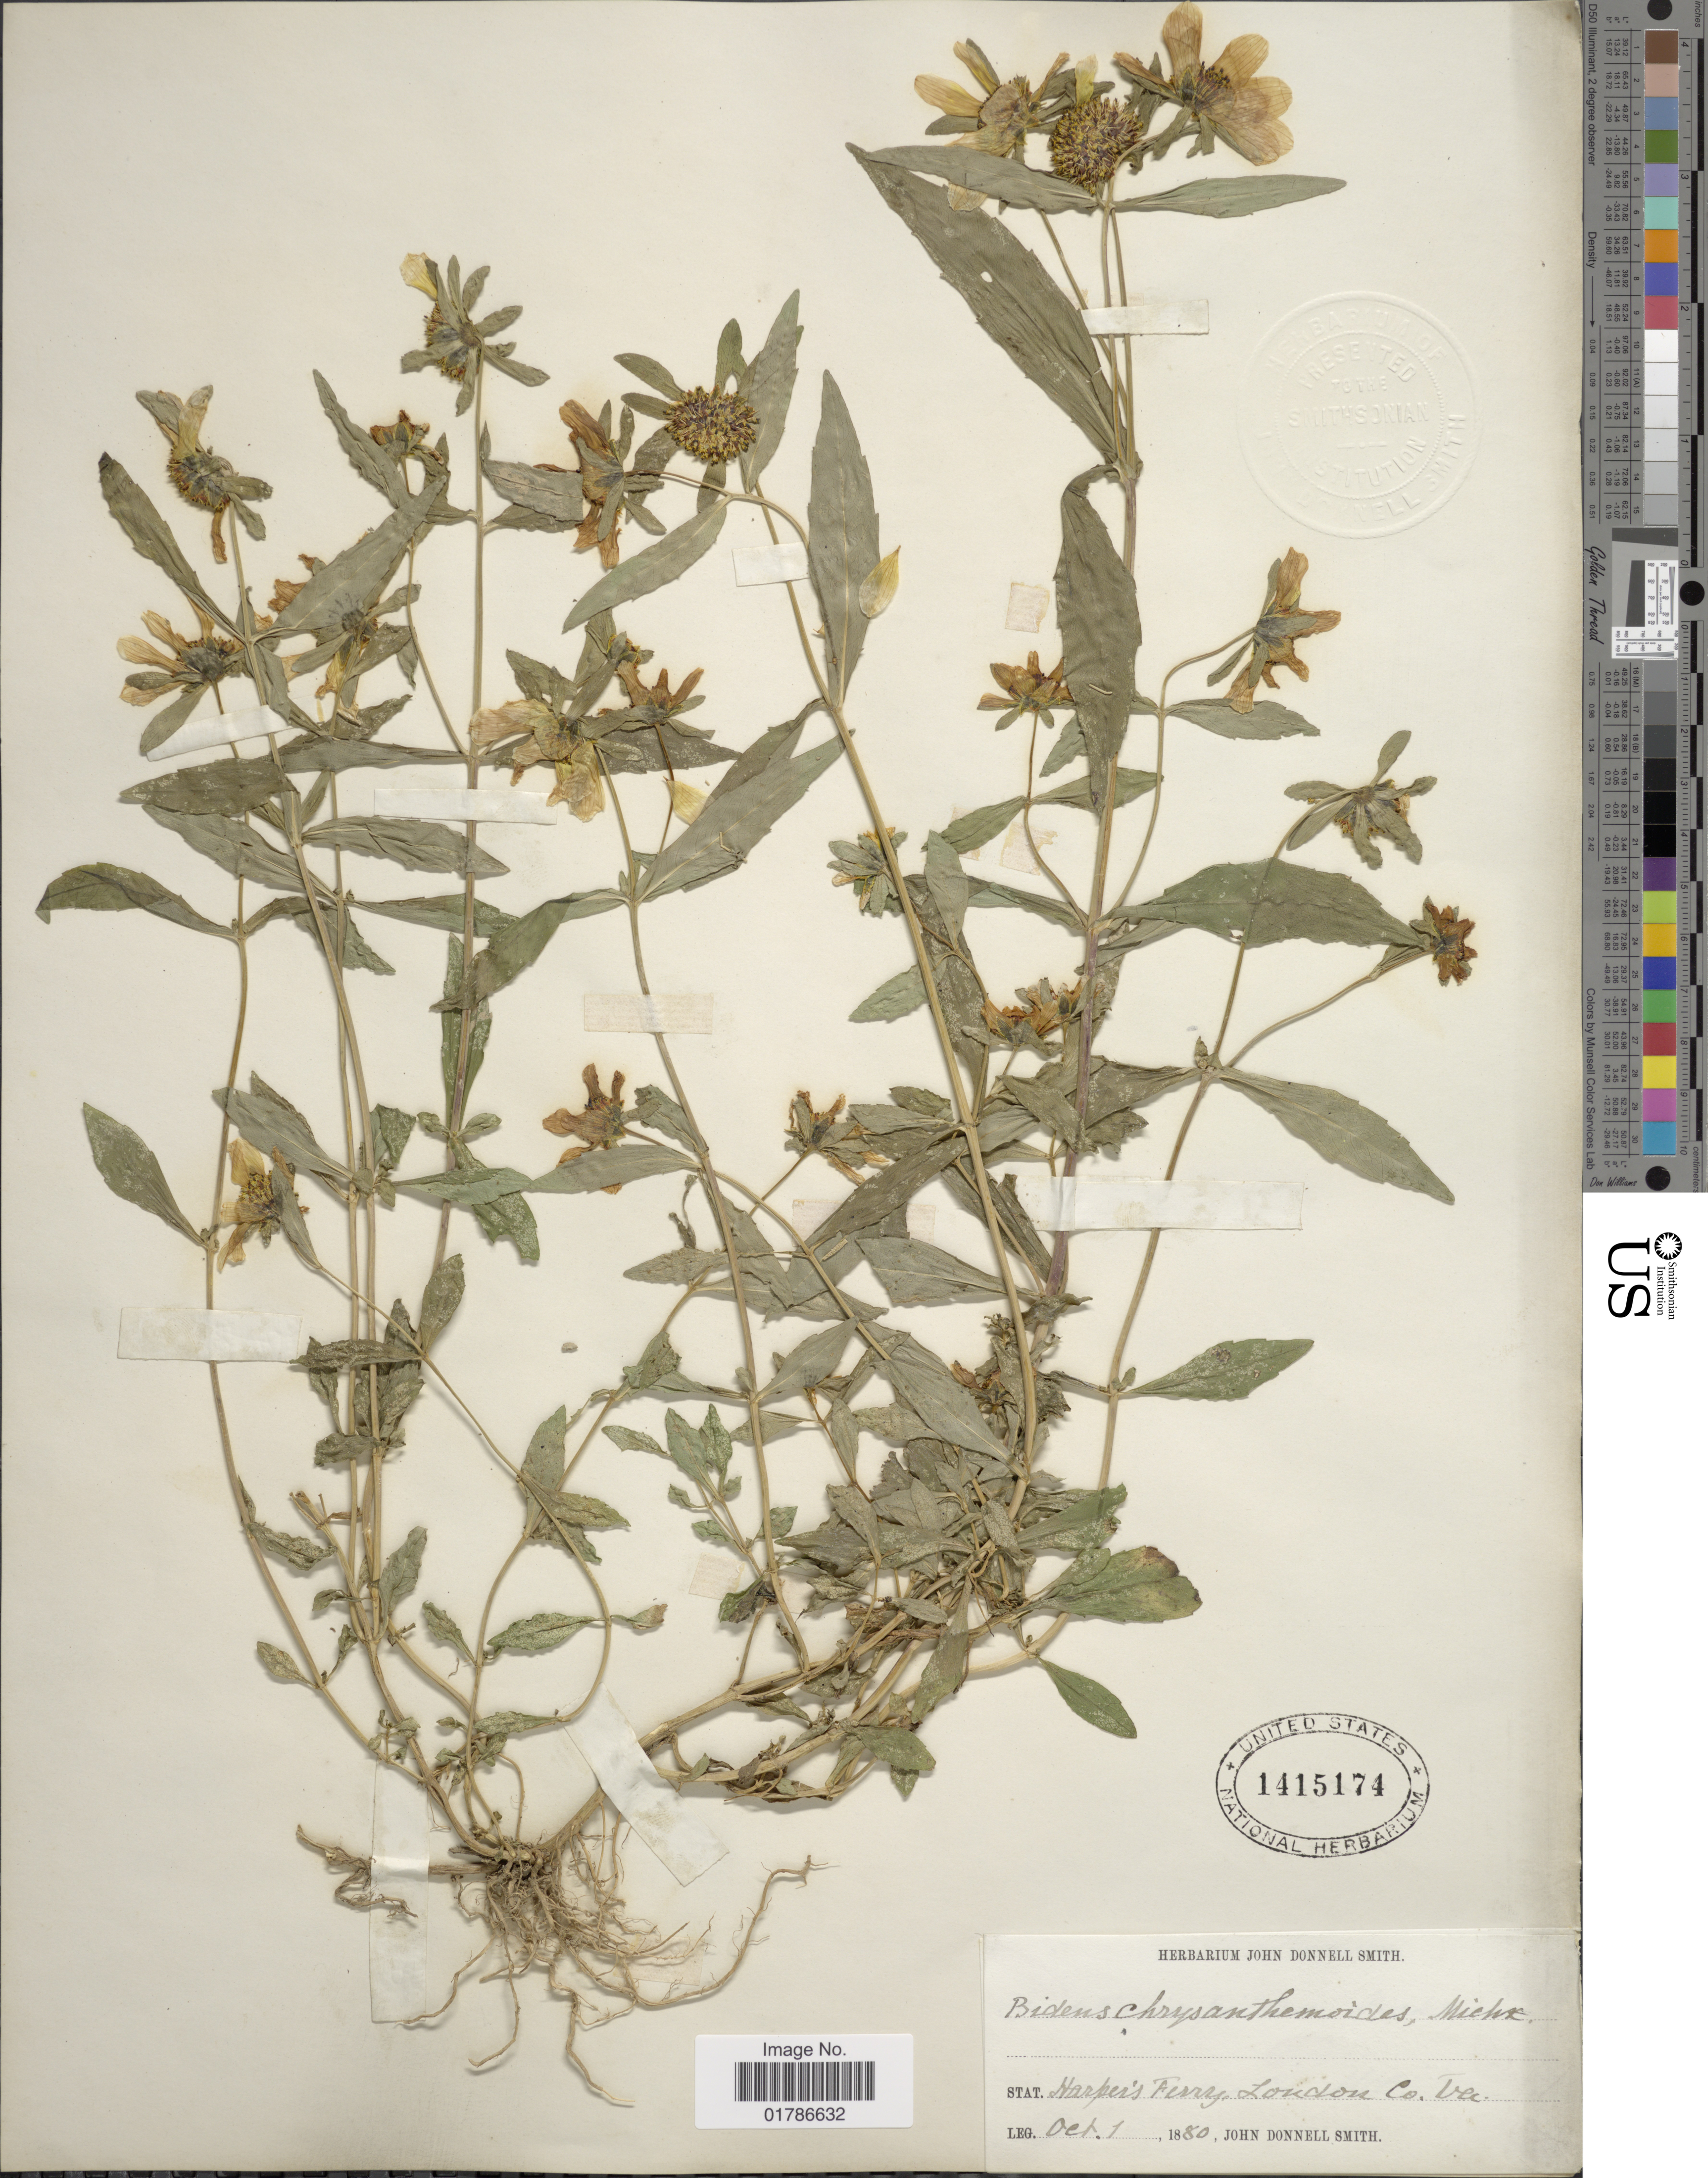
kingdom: Plantae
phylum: Tracheophyta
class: Magnoliopsida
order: Asterales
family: Asteraceae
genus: Bidens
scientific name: Bidens laevis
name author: (L.) Britton, Stearns & Poggenb.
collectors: J. Donnell Smith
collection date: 1880-10-01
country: United States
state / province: Virginia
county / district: Loudoun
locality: Harper's Ferry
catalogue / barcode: US 1415174